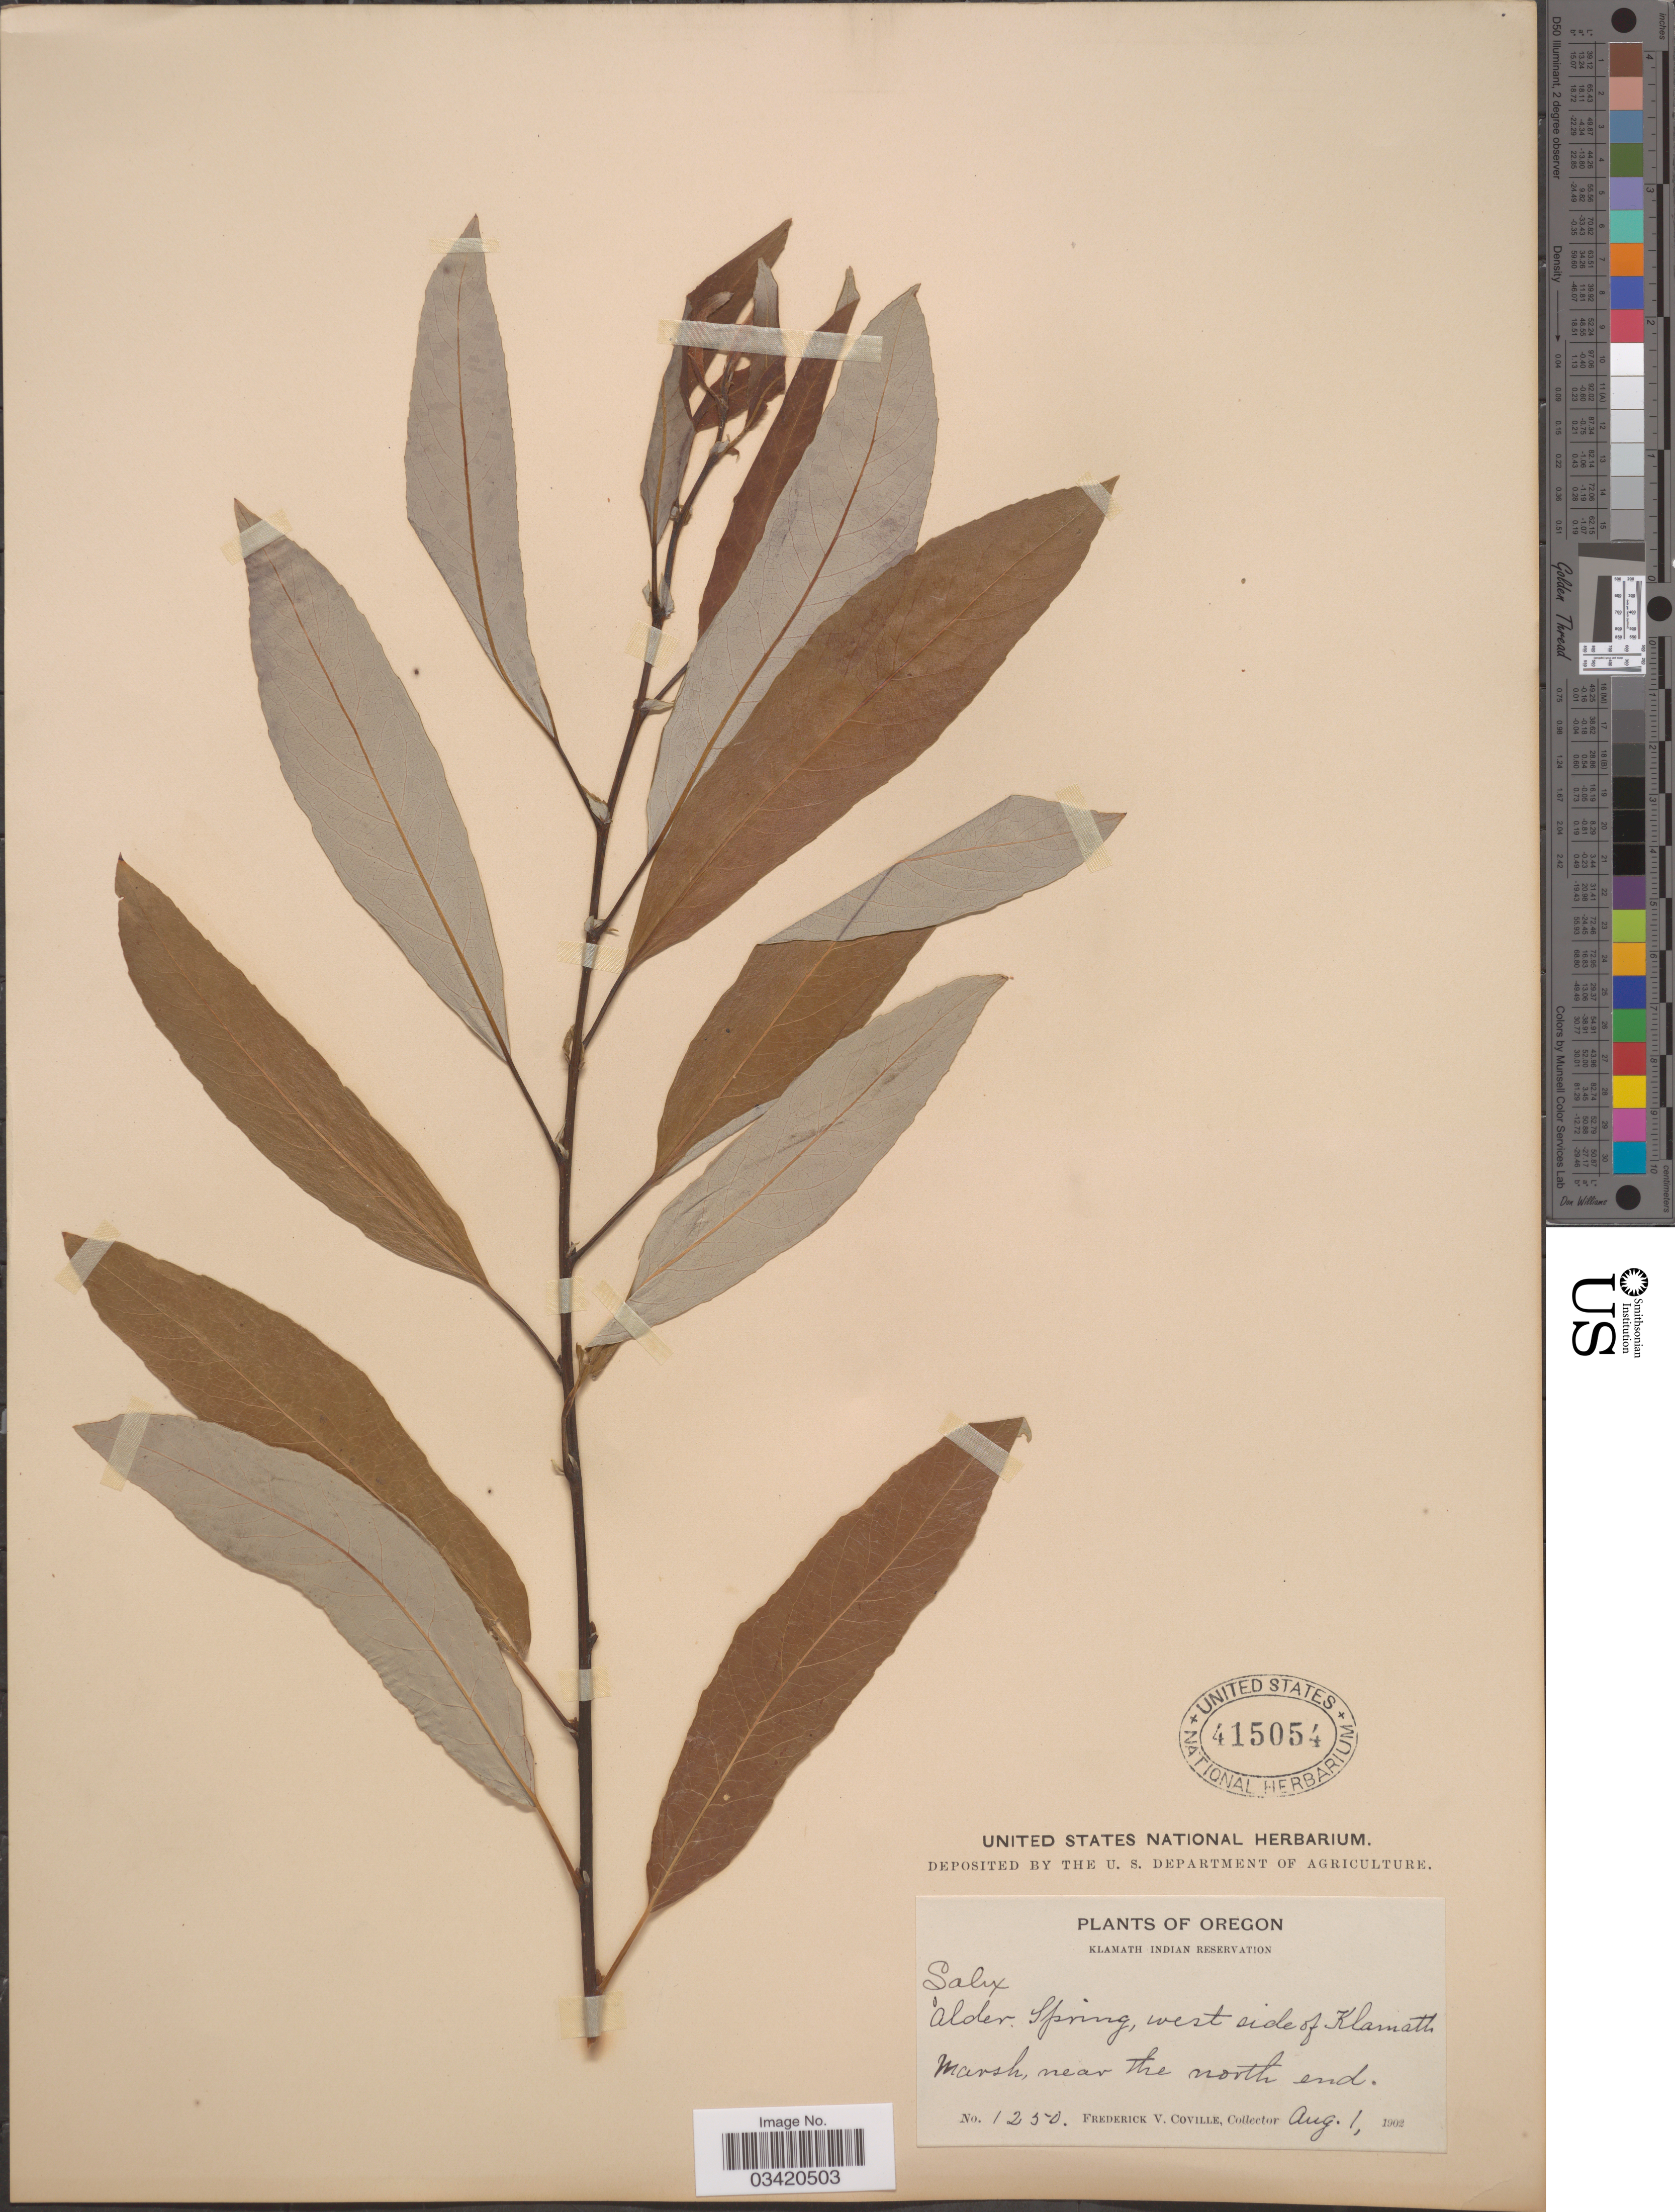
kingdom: Plantae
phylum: Tracheophyta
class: Magnoliopsida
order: Malpighiales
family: Salicaceae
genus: Salix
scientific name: Salix geyeriana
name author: Andersson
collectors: F. V. Coville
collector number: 1250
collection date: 1902-08-01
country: United States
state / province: Oregon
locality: Klamath Indian Reservation. Alder Spring, west side of Klamath Marsh, near the north end.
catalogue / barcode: US 415054